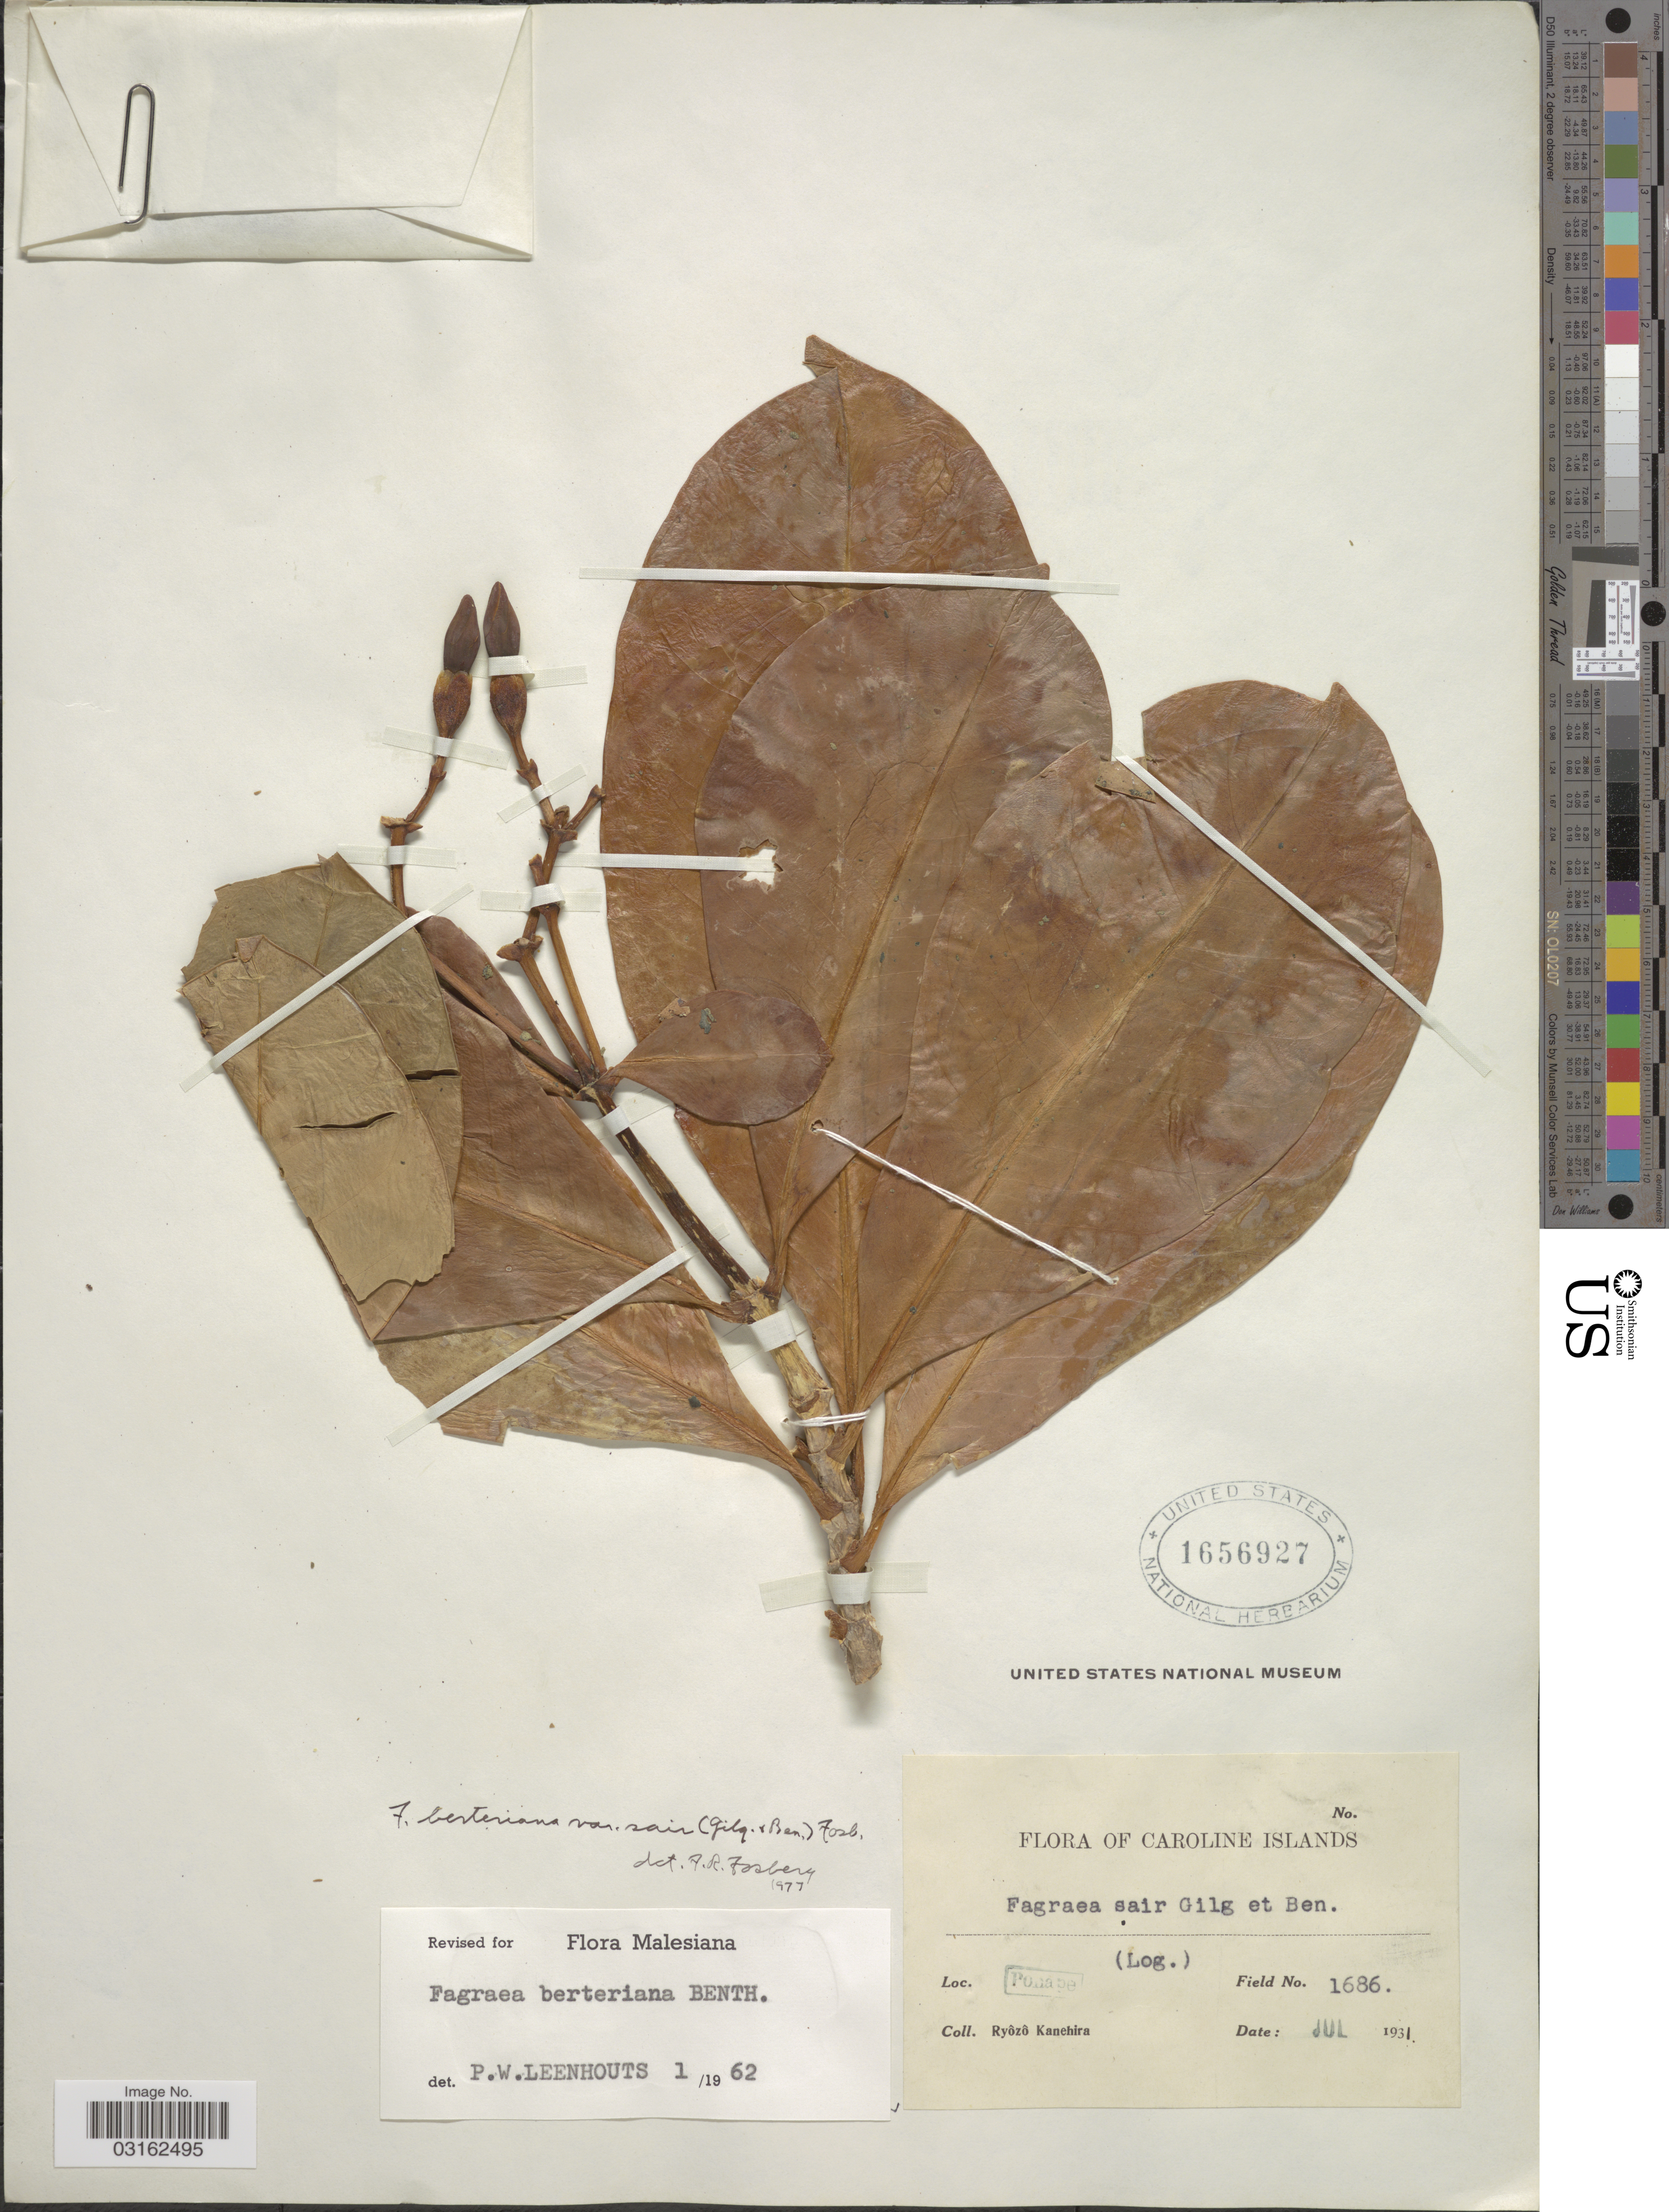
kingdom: Plantae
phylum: Tracheophyta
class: Magnoliopsida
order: Gentianales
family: Gentianaceae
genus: Fagraea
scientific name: Fagraea berteroana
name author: A. Gray ex Benth.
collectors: R. Kanehira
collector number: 1686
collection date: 1931-07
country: Micronesia, Federated States of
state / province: Pohnpei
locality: Caroline Islands. Ponape.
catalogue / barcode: US 1656927